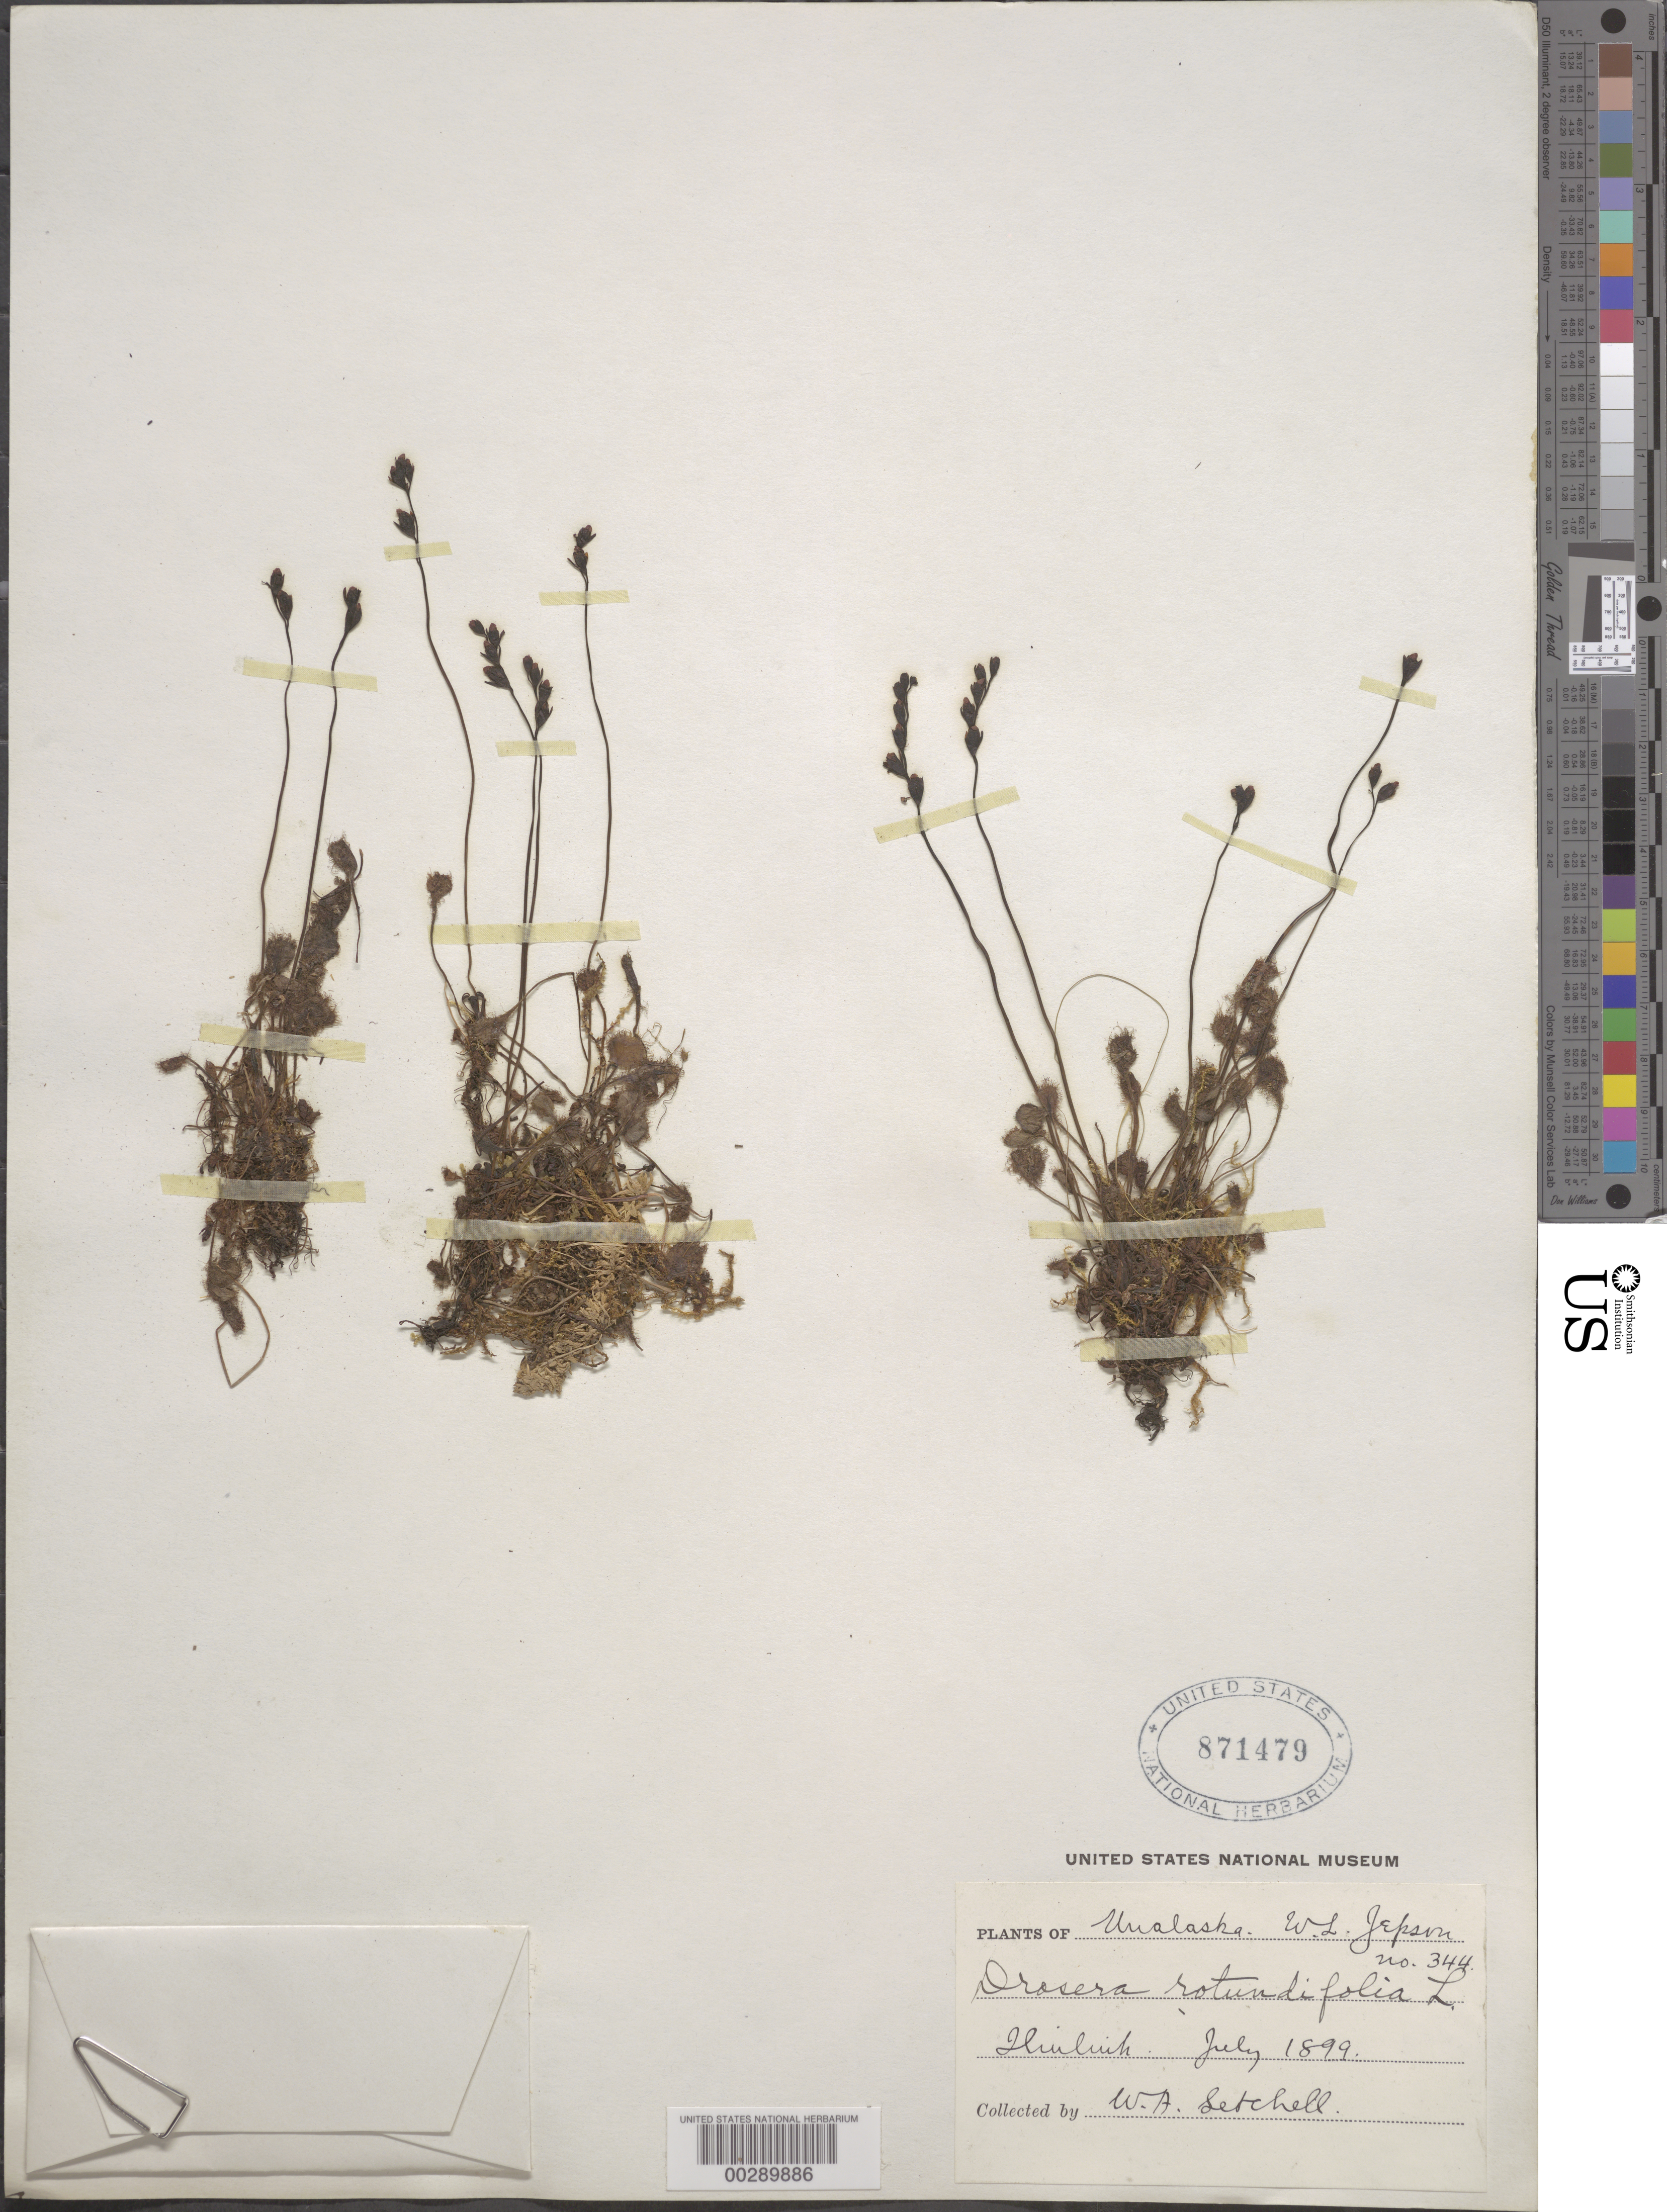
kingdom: Plantae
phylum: Tracheophyta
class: Magnoliopsida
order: Caryophyllales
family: Droseraceae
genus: Drosera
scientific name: Drosera rotundifolia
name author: L.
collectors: W. Setchell & W. L. Jepson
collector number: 344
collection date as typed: Jul 1899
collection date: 1899-07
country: United States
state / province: Alaska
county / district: Aleutians West Census Area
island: Unalaska Island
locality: Unalaska i.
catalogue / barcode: US 871479